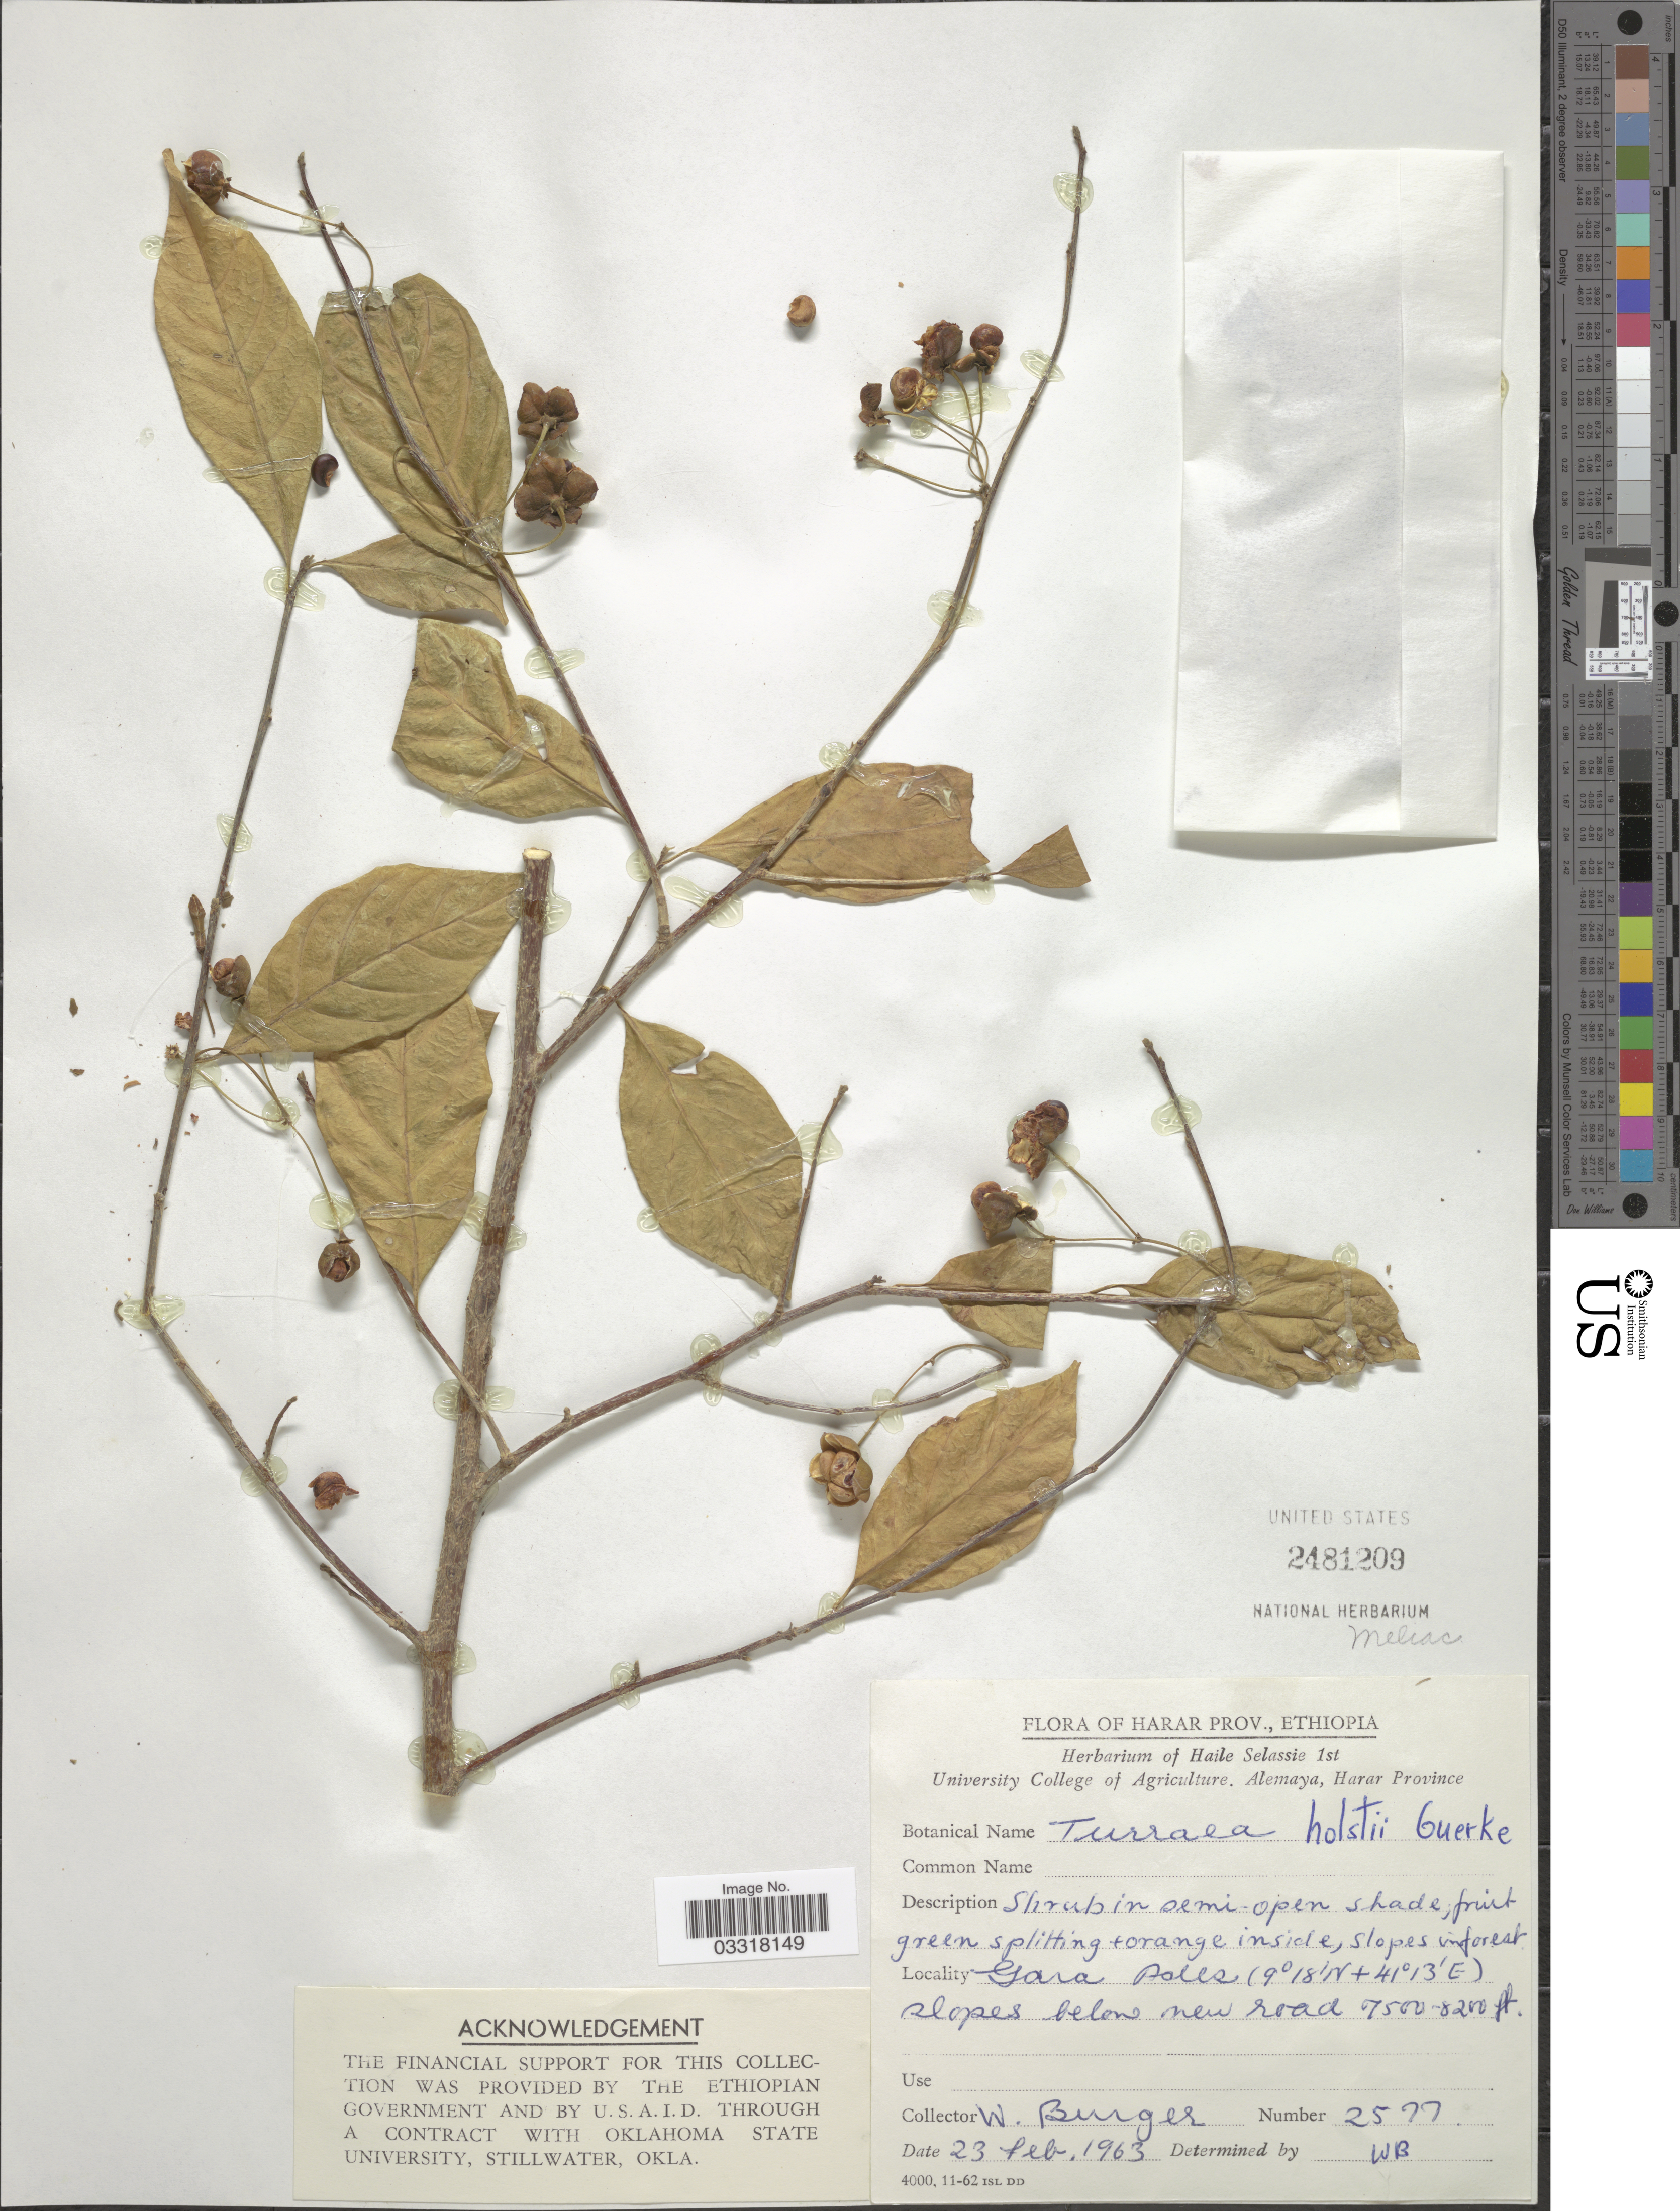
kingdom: Plantae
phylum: Tracheophyta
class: Magnoliopsida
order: Sapindales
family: Meliaceae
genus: Turraea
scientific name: Turraea holstii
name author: Gürke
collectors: W. Burger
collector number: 2577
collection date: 1963-02-23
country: Ethiopia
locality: Harar Prov. Gara Polls slopes below new road.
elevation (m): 2286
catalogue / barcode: US 2481209